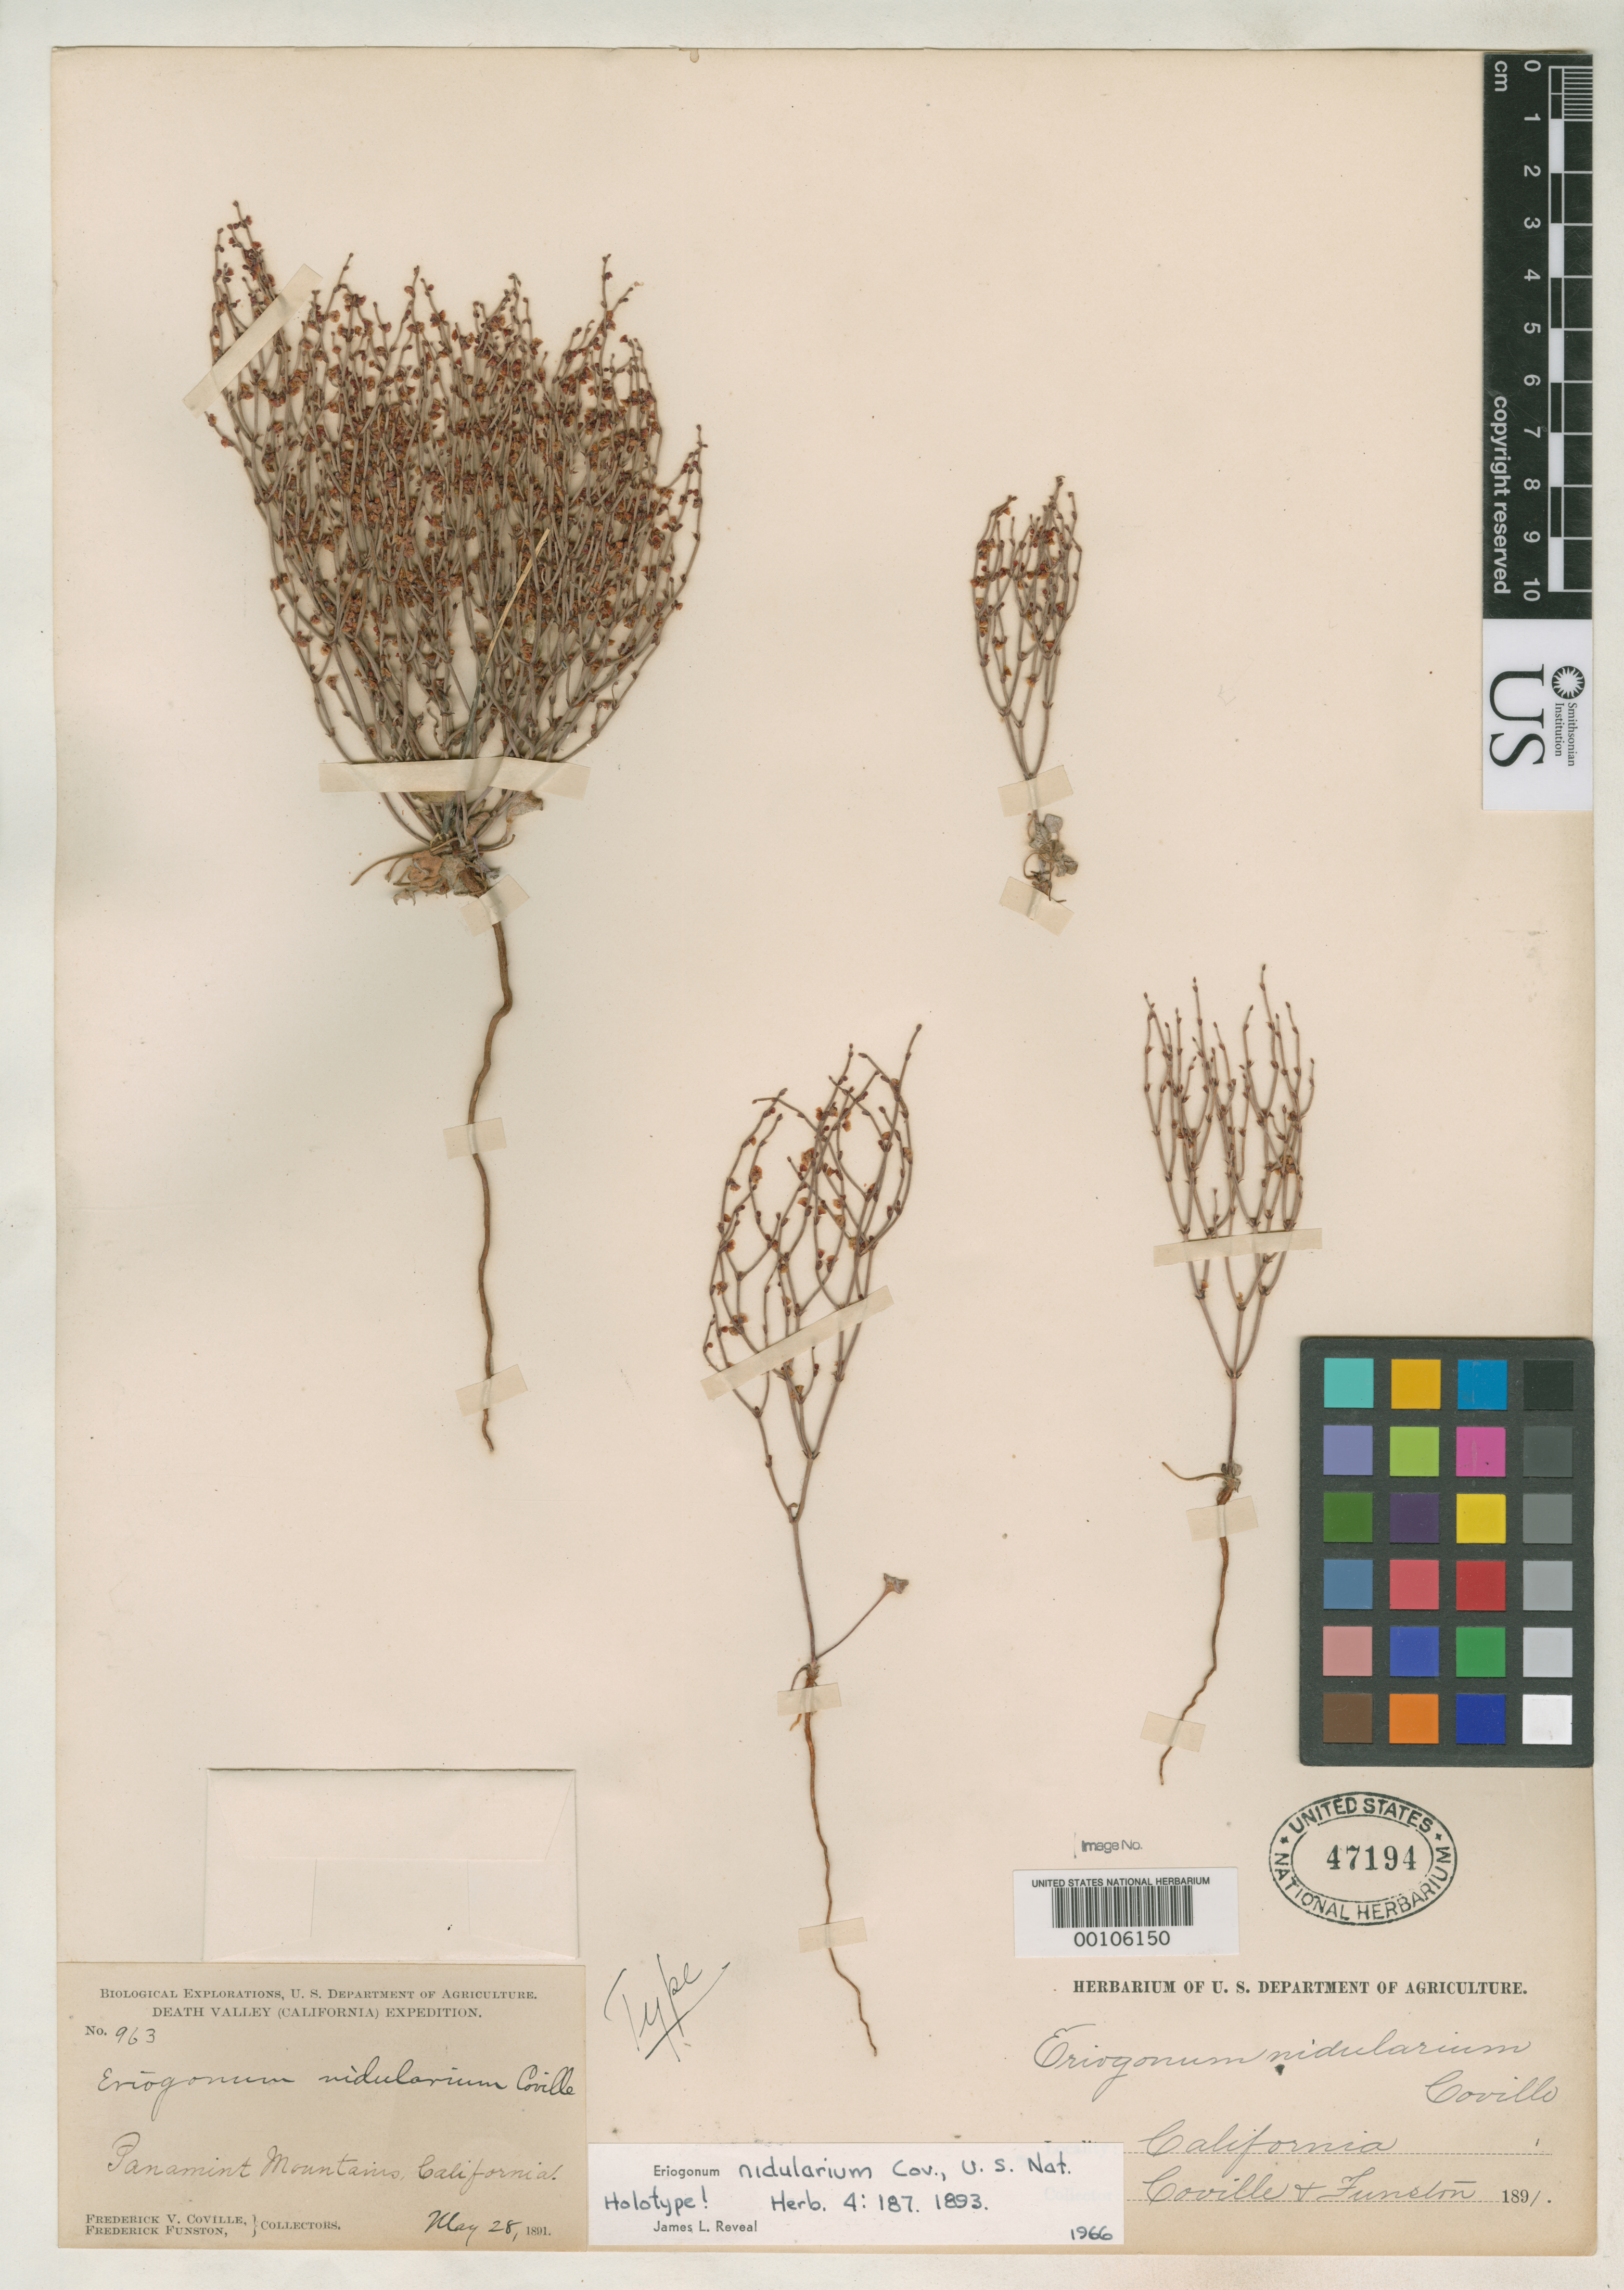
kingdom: Plantae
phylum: Tracheophyta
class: Magnoliopsida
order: Caryophyllales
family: Polygonaceae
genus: Eriogonum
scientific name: Eriogonum nidularium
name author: Coville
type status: Holotype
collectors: F. V. Coville & F. Funston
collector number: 963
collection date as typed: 28 May 1891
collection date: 1891-05-28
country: United States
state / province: California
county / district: Inyo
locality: Cottonwood Canyon, Panamint Mt.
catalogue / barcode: US 47194